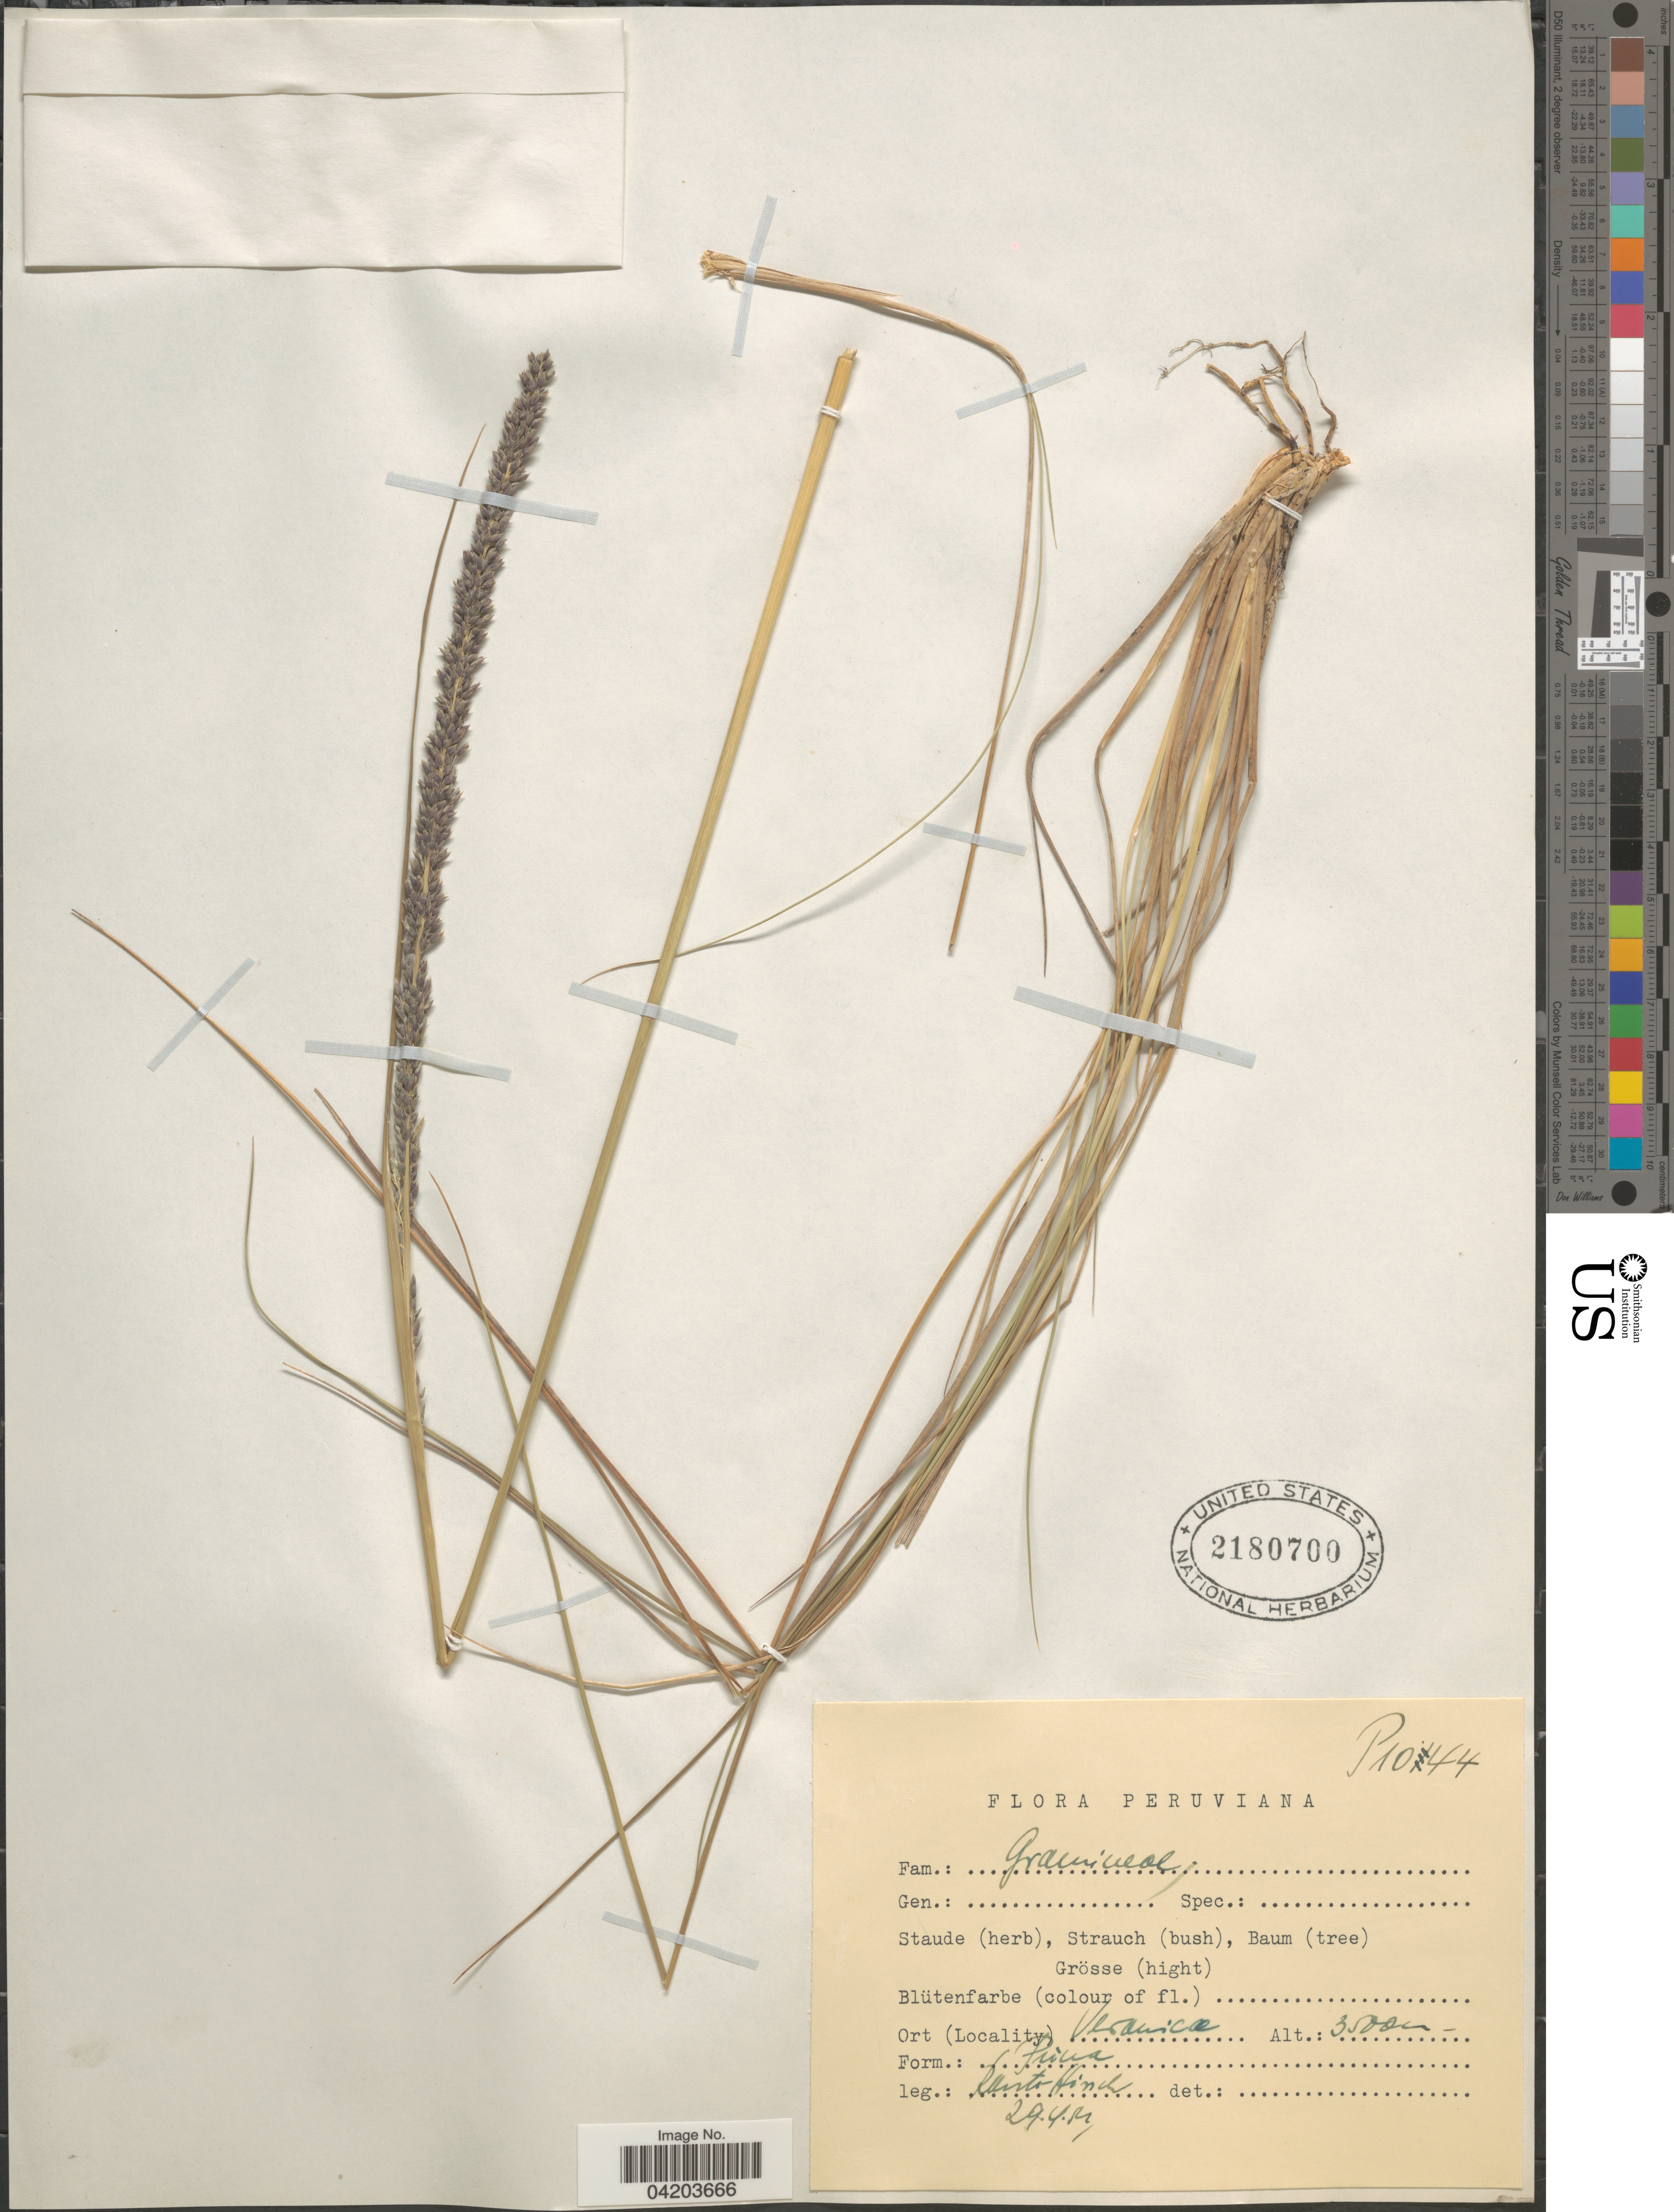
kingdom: Plantae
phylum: Tracheophyta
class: Liliopsida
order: Poales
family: Poaceae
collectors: -. Rauh & Hirsch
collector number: P1044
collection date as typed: Transcribed d/m/y: 29/4/87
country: Peru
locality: Peruviana. Veronica.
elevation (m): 3500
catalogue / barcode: US 2180700